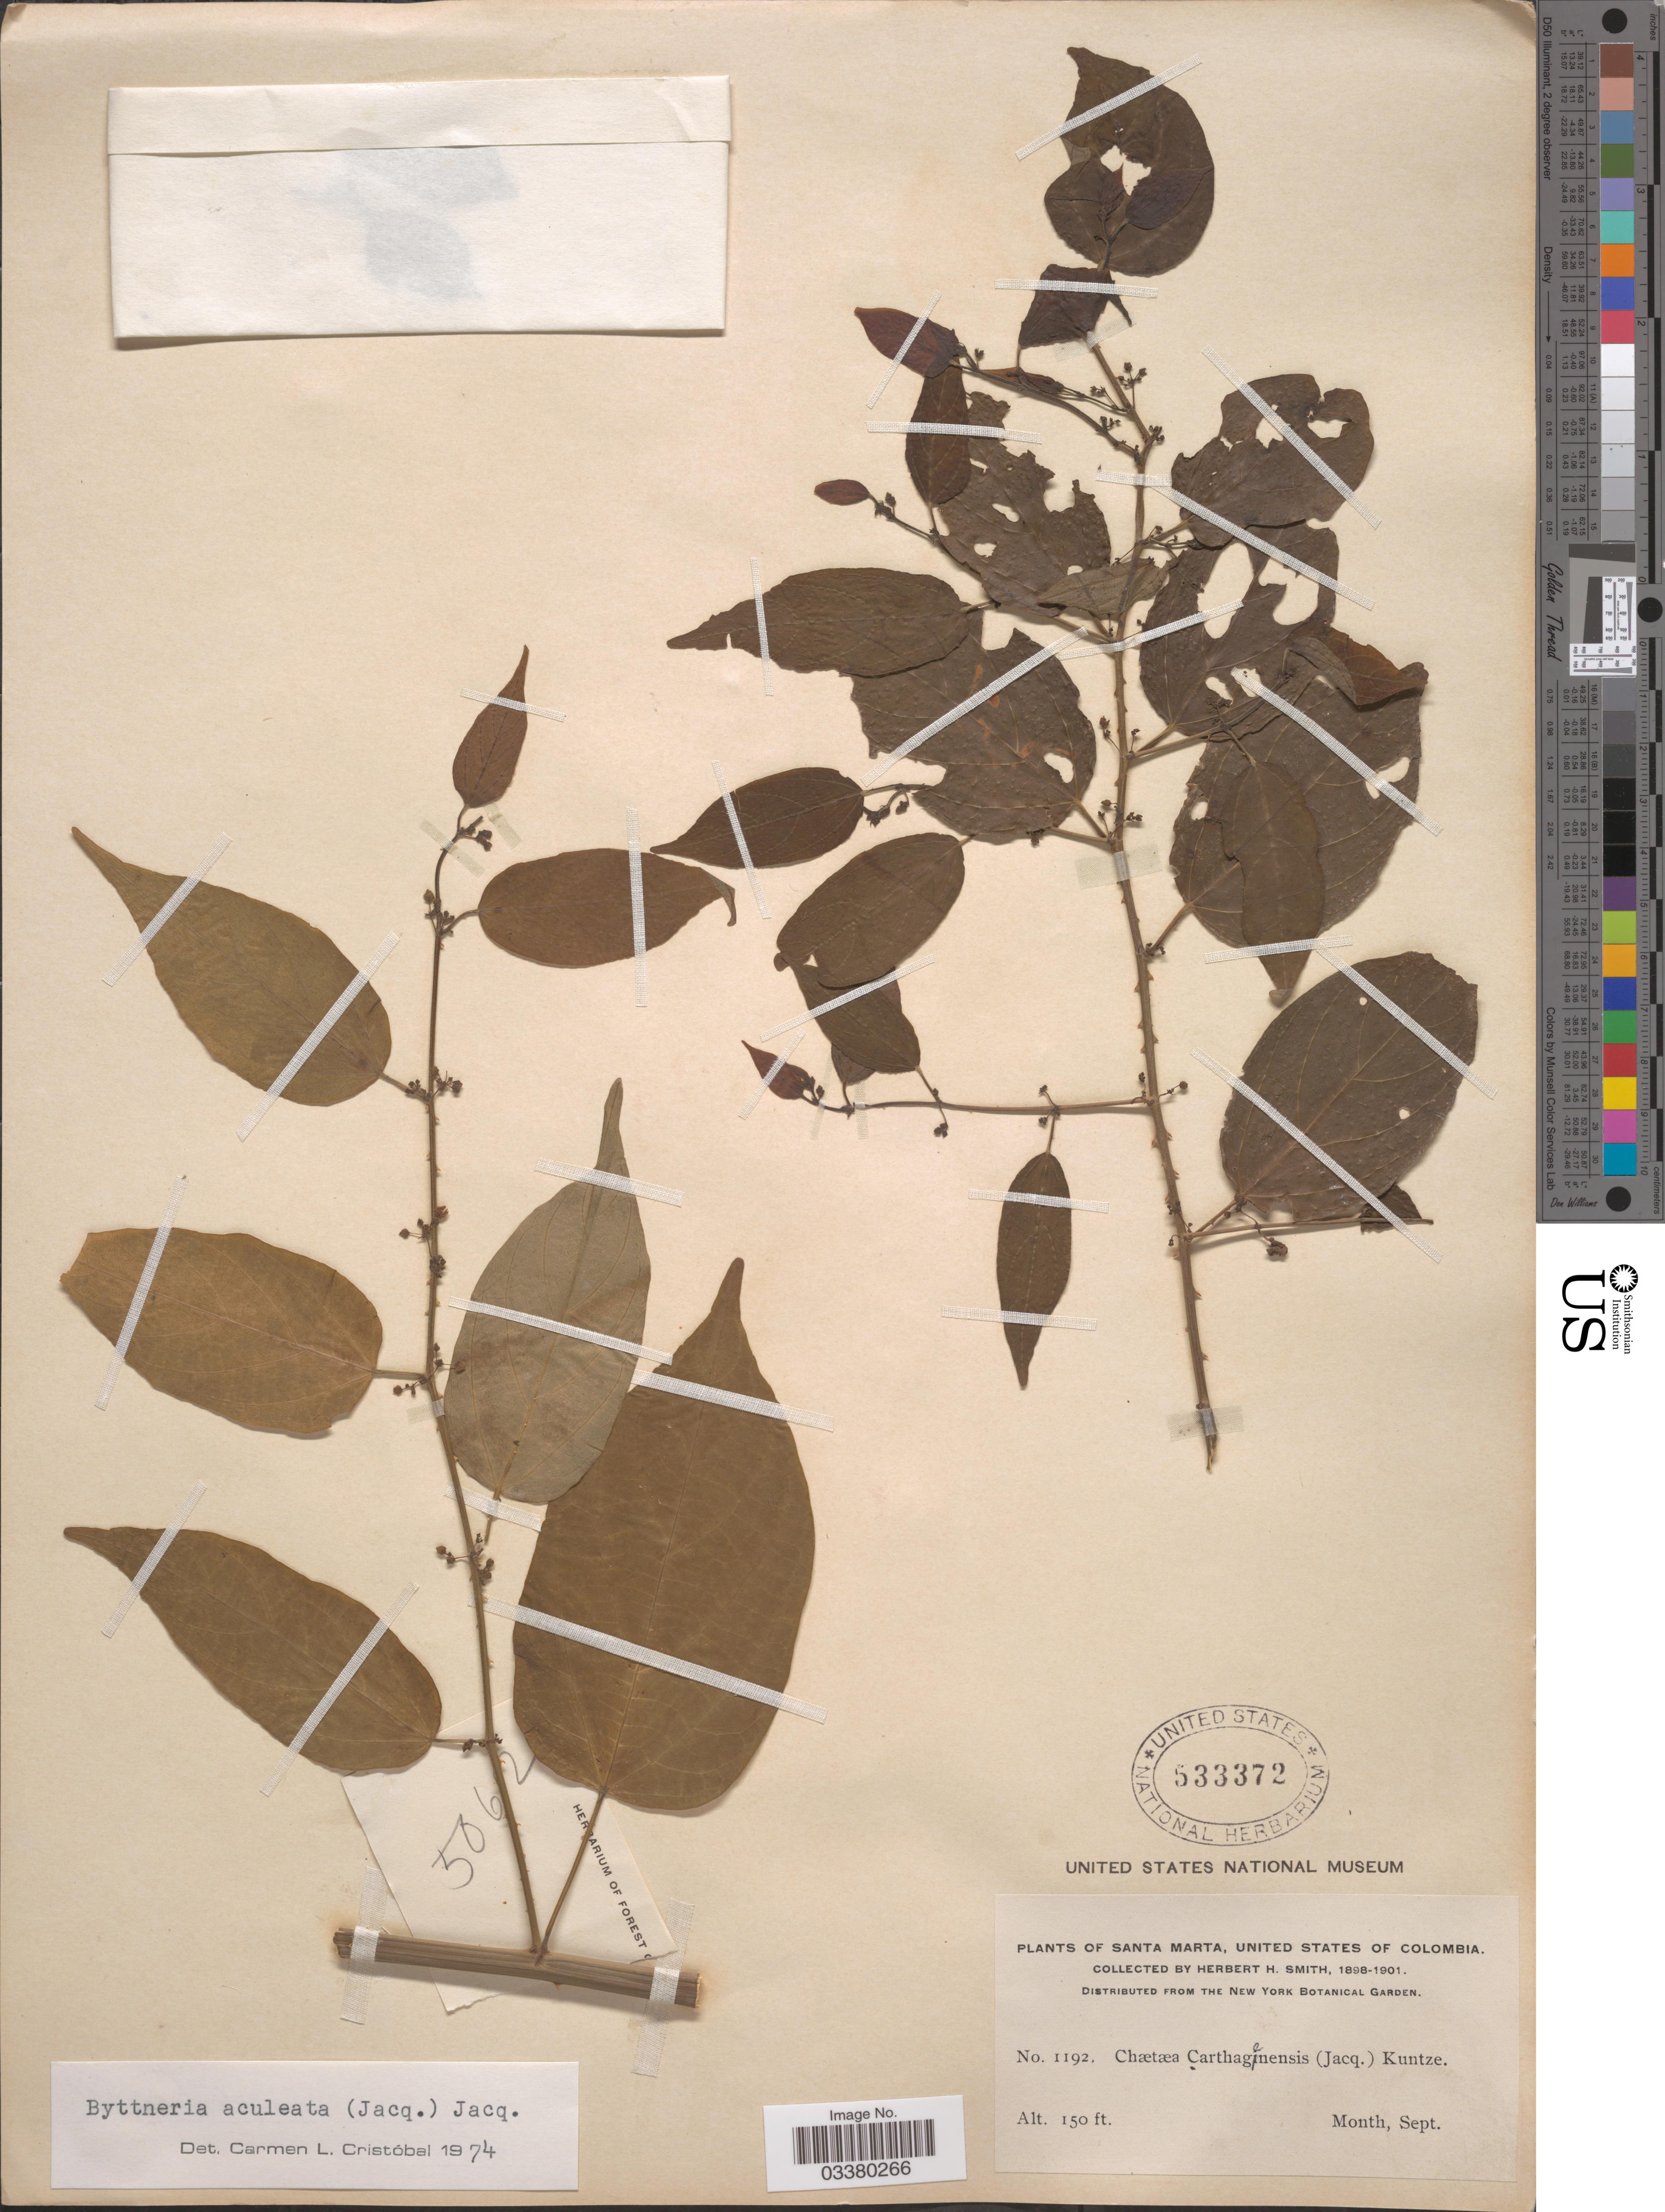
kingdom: Plantae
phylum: Tracheophyta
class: Magnoliopsida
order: Malvales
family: Malvaceae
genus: Byttneria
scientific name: Byttneria aculeata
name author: (Jacq.) Jacq.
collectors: Herbert H. Smith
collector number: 1192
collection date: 1898-09/1901-09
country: Colombia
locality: Santa Marta, United States of Colombia.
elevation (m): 46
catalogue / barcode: US 533372